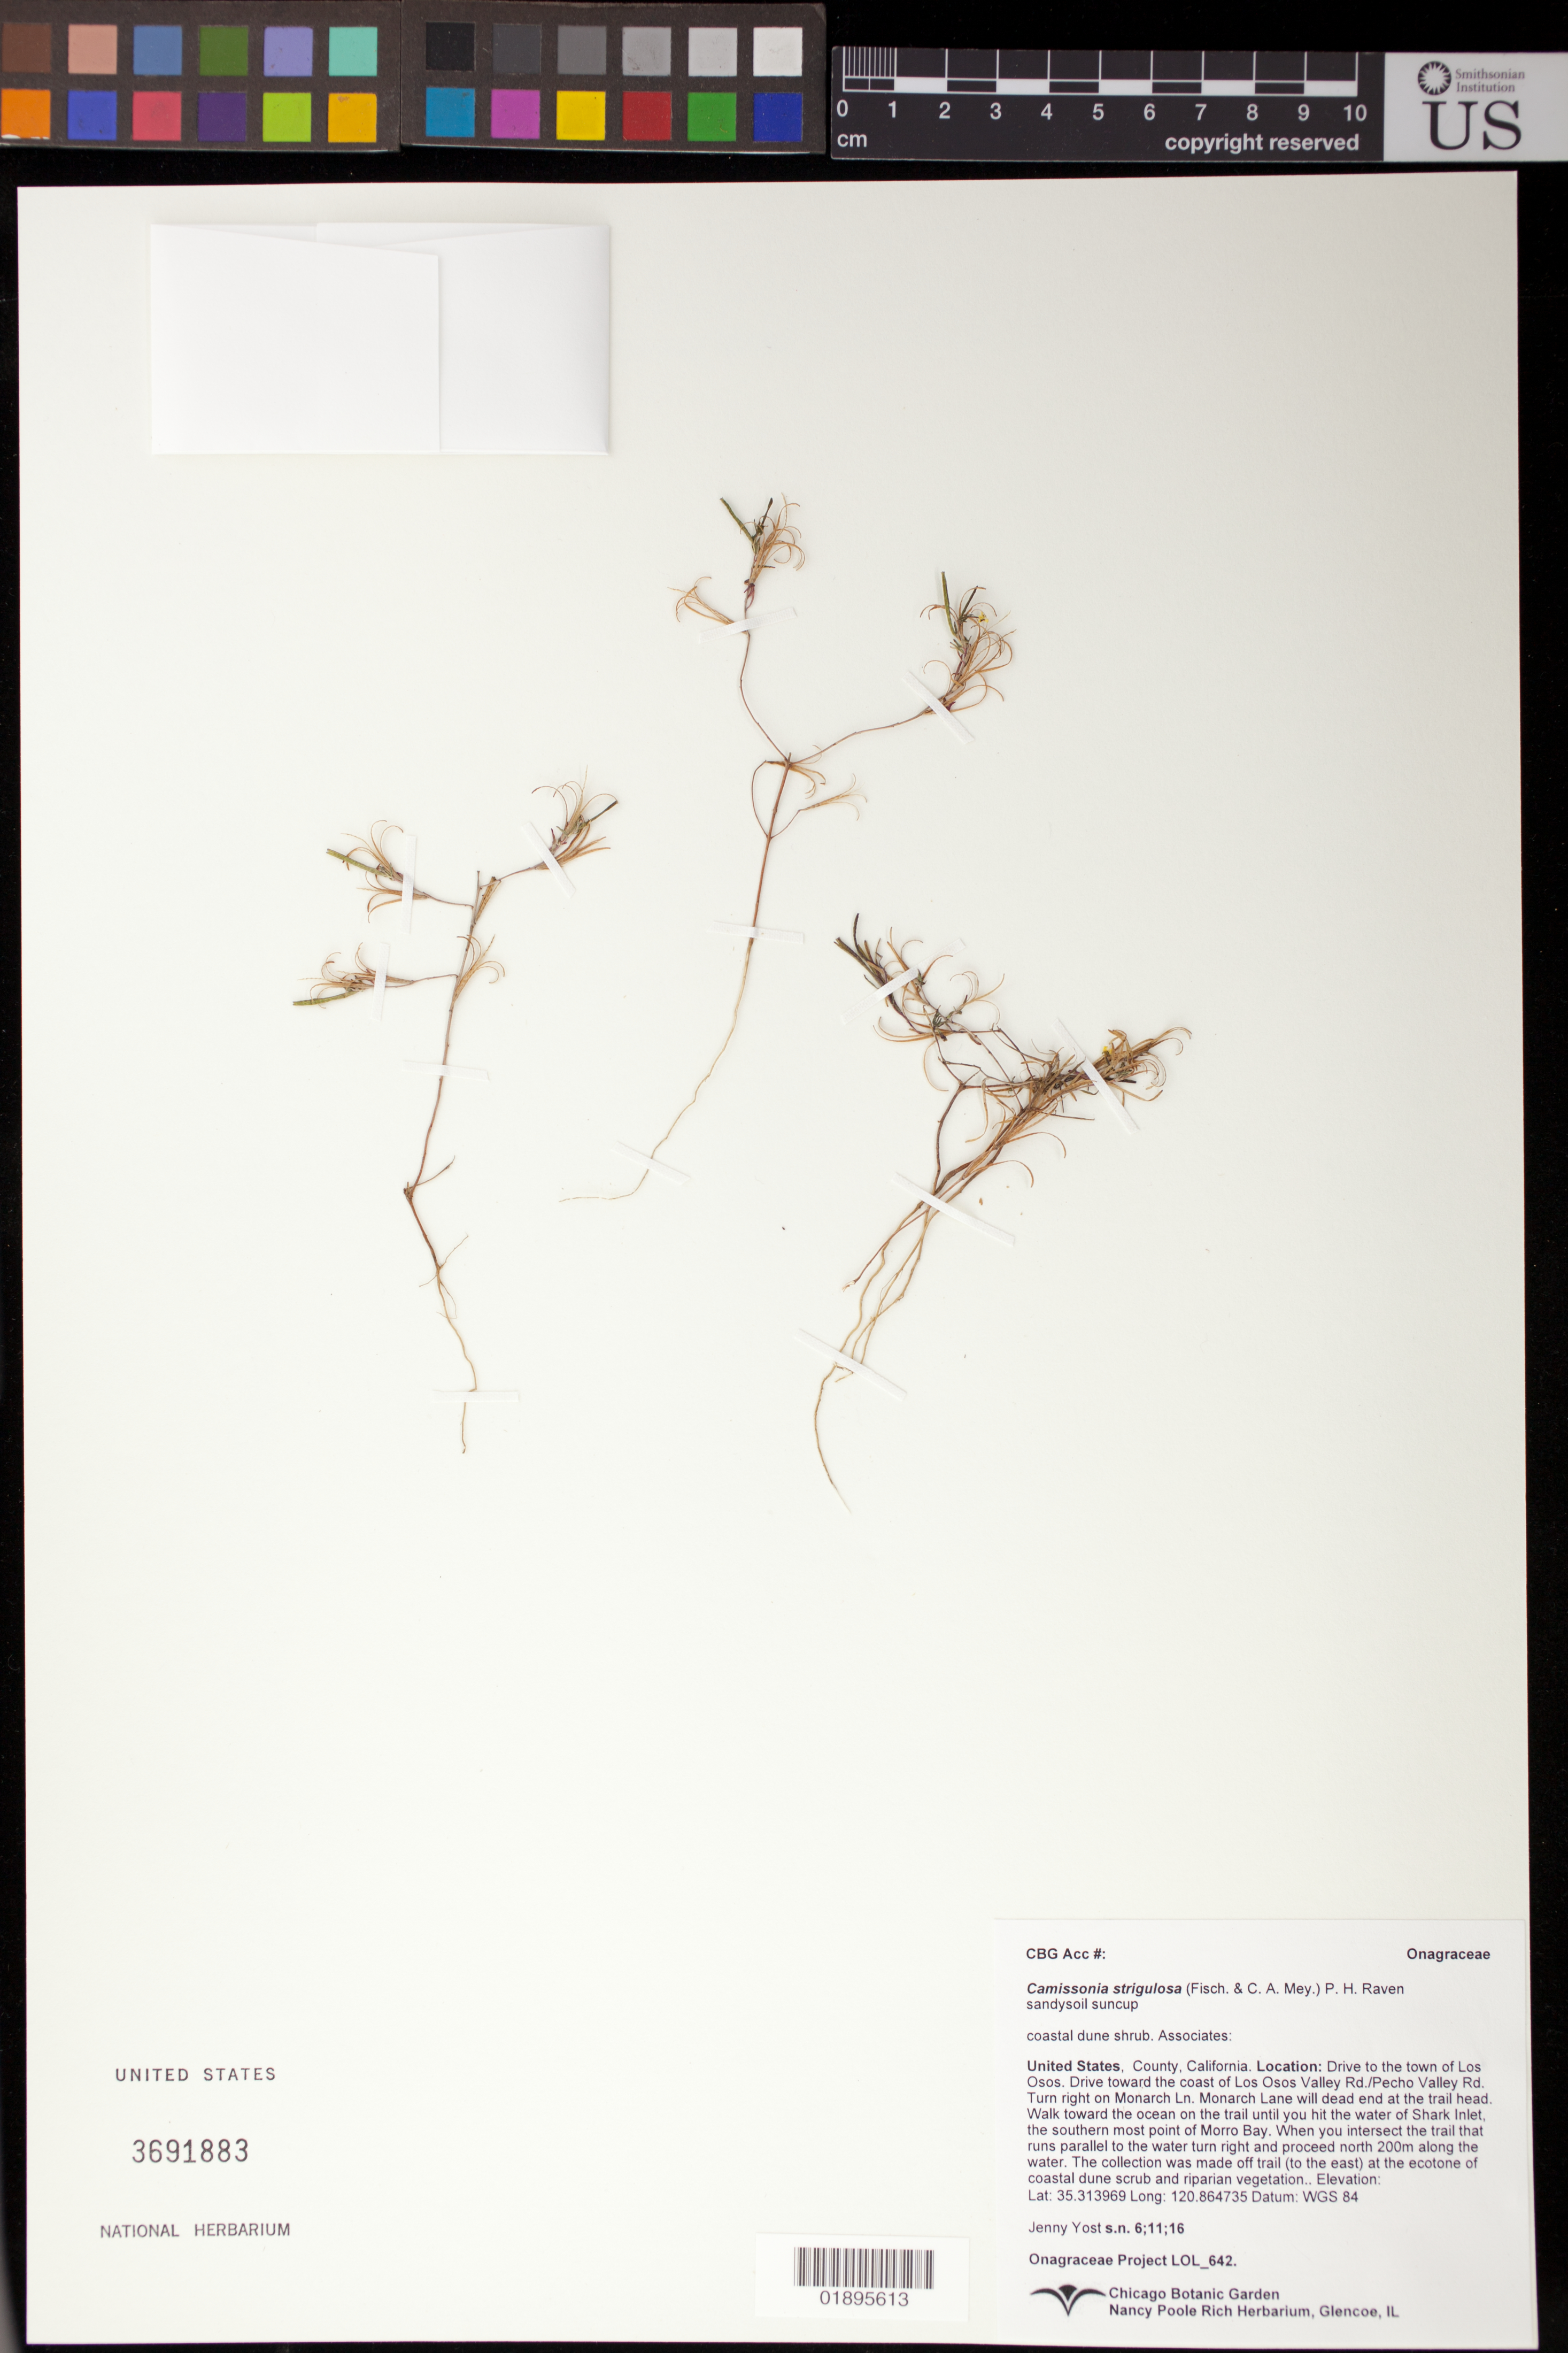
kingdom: Plantae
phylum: Tracheophyta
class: Magnoliopsida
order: Myrtales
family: Onagraceae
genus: Camissonia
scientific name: Camissonia strigulosa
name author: (Fisch. & C.A. Mey.) P.H. Raven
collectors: J. Yost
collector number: LOL 642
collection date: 2016-06-11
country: United States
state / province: California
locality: Shark Inlet, Morro Bay, drive to the town of Los Osos. Drive toward the coast of Los Osos Valley Rd./Pecho Valley Rd. Turn right on Monarch Ln. Monarch Lane will dead end at the trail head. Walk toward the ocean on the trail until you hit the water of Sha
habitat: coastal dune shrub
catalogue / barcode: US 3691883